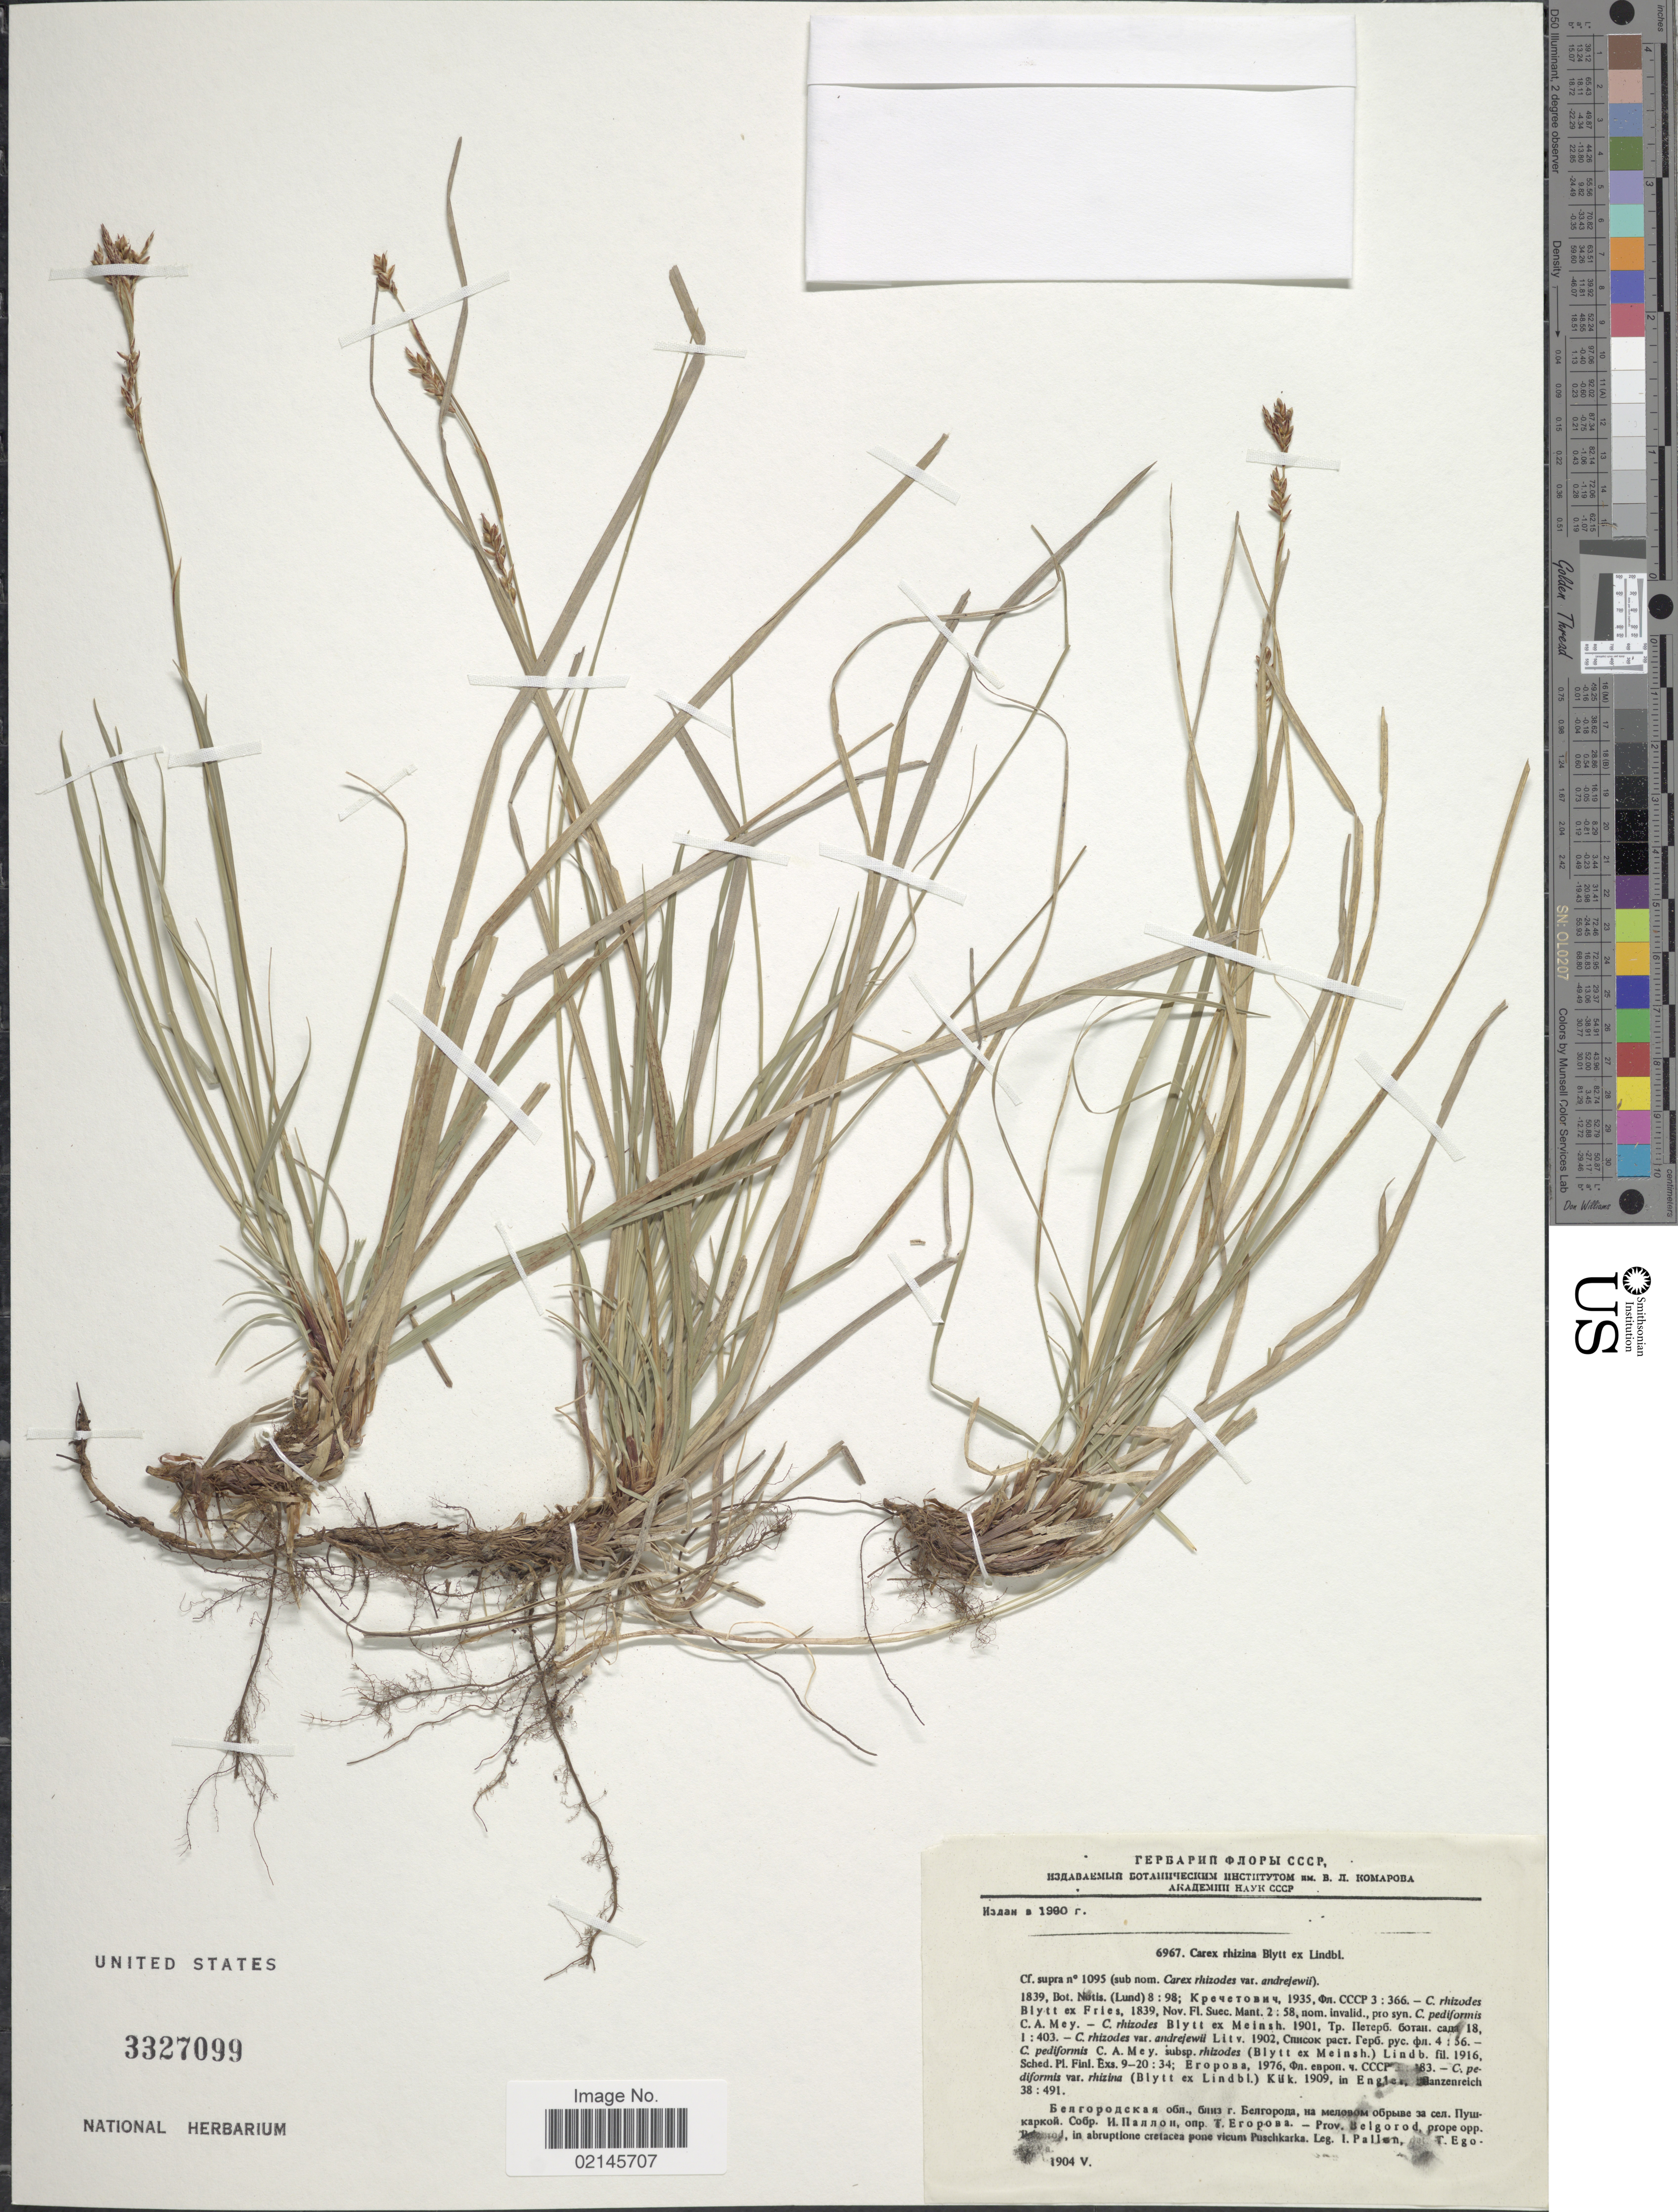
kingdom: Plantae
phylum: Tracheophyta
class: Liliopsida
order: Poales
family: Cyperaceae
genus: Carex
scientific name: Carex rhizina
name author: Blytt ex Lindblom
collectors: I. Pallon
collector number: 6967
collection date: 1904-05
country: Russian Federation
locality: Prov. Belgorod, prope opp. [illegible text], vicum Puschkarka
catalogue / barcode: US 3327099